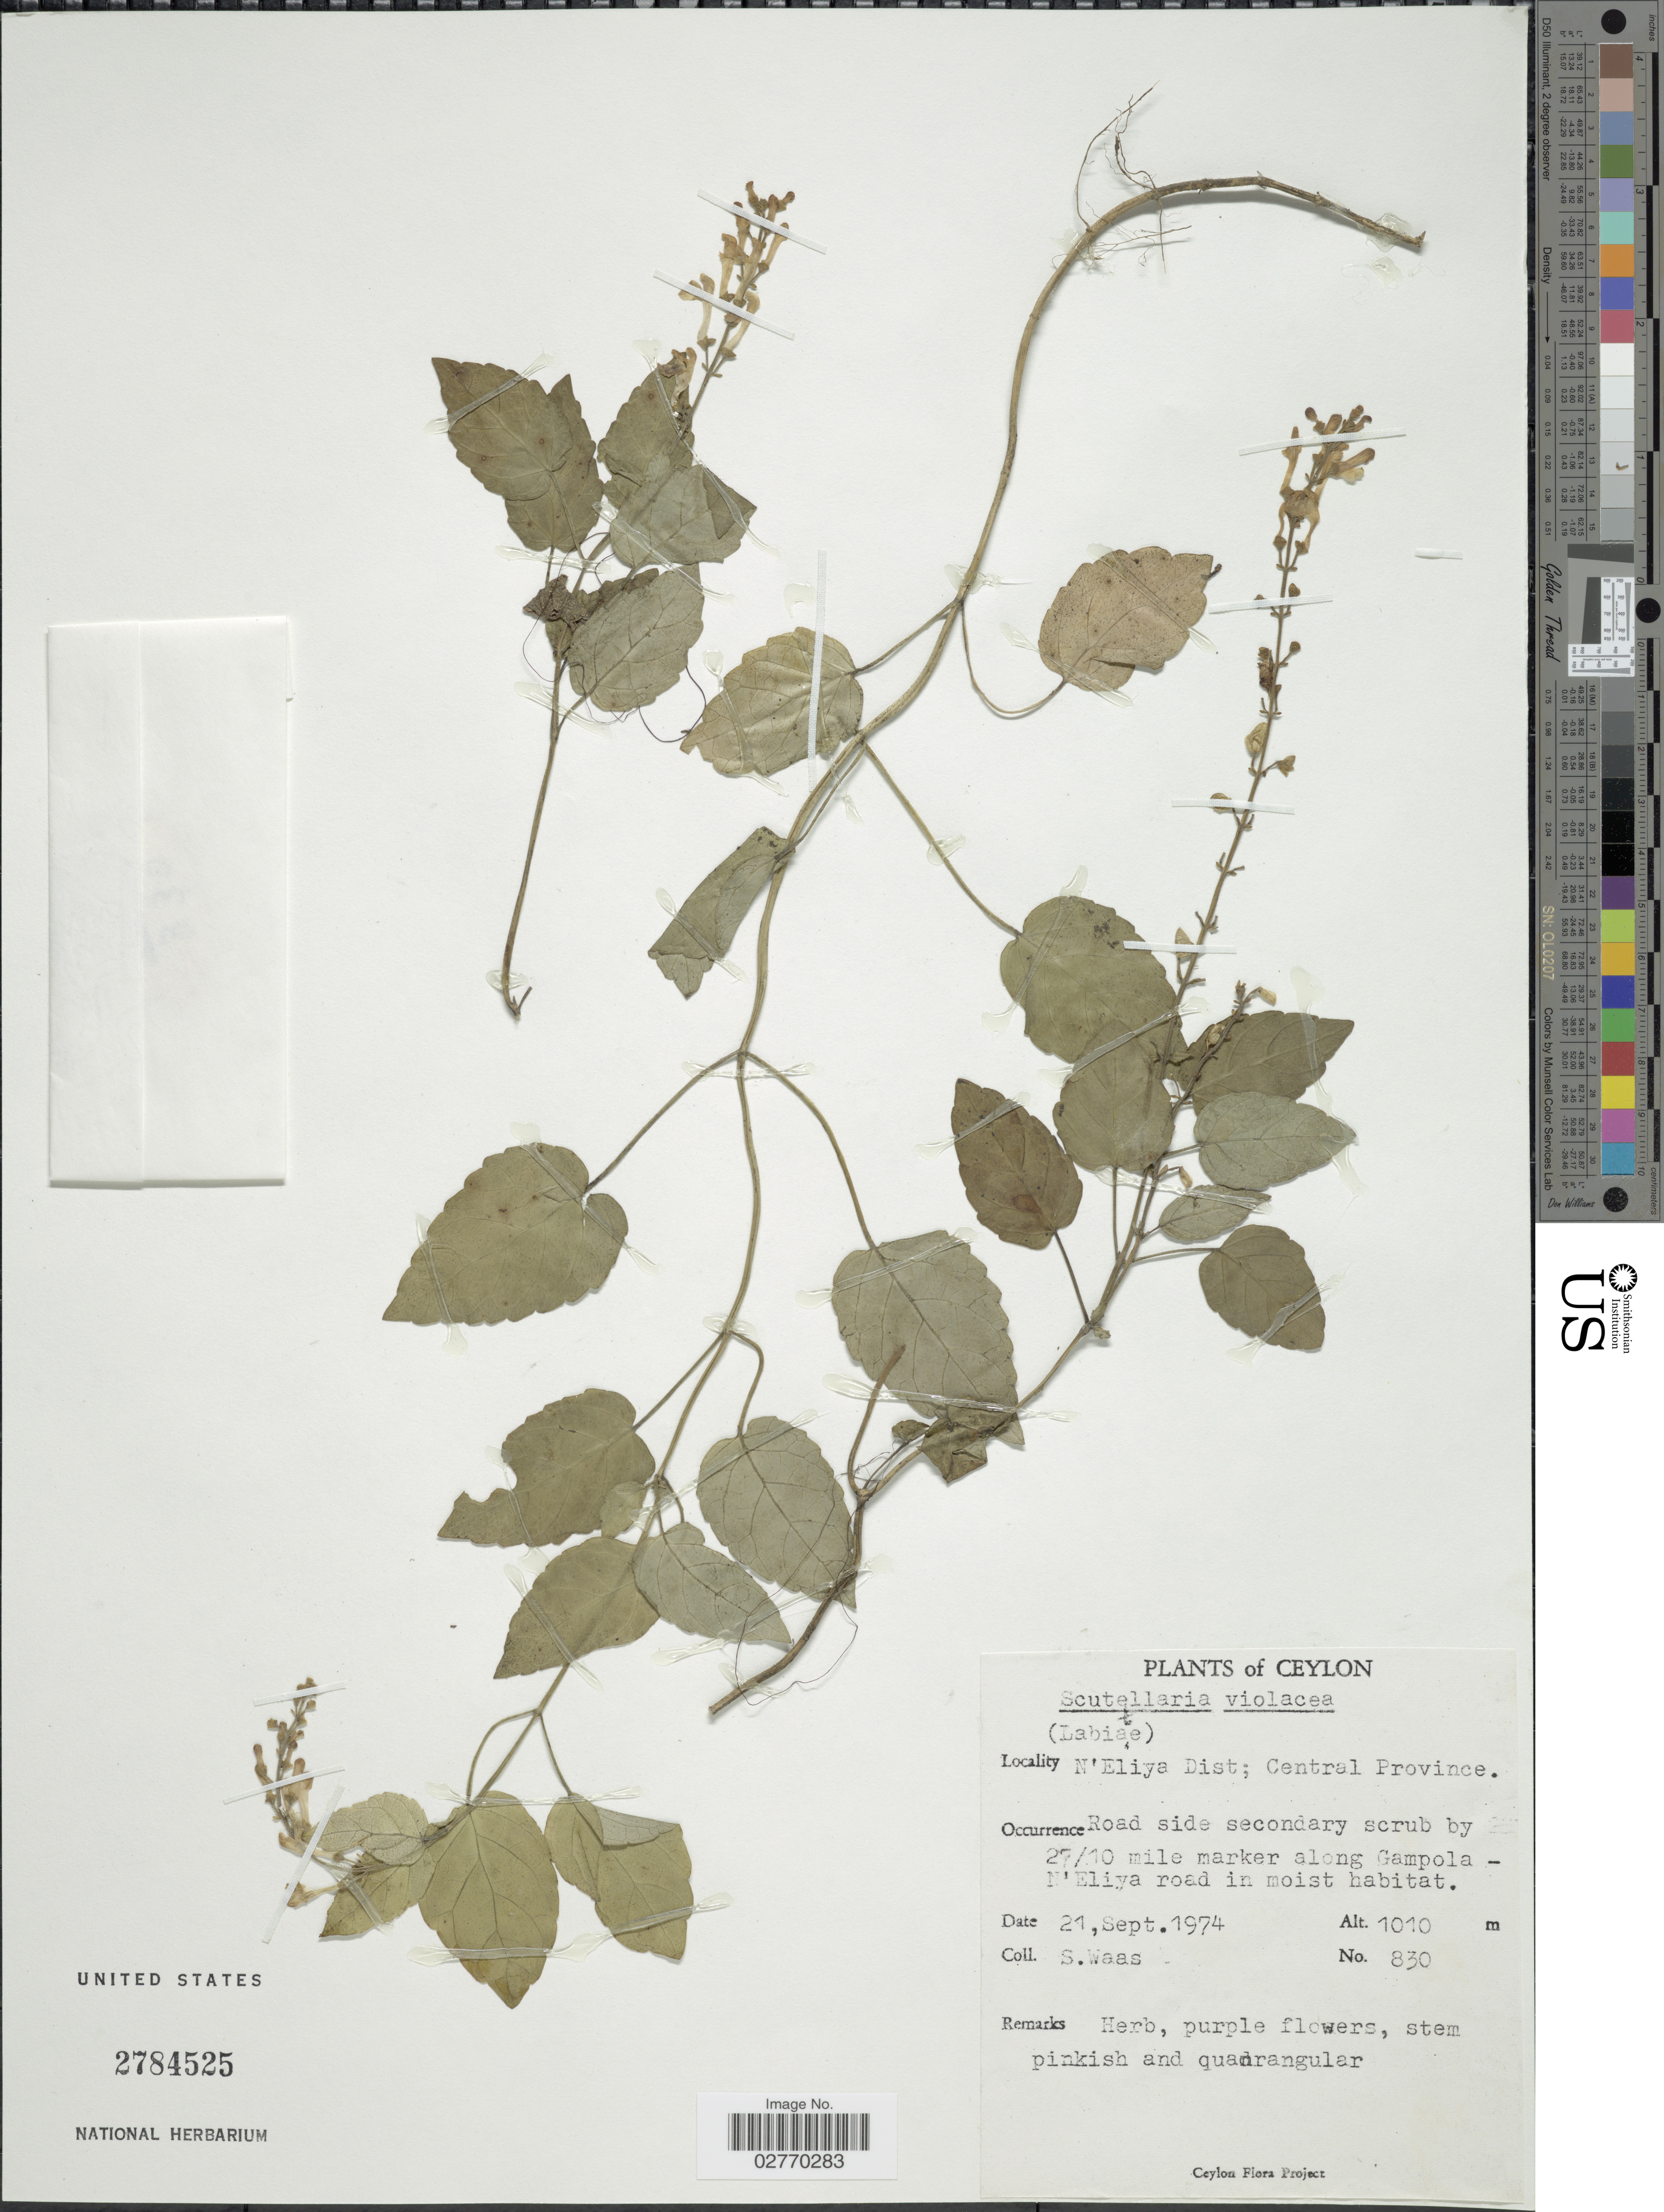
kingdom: Plantae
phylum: Tracheophyta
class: Magnoliopsida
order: Lamiales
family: Lamiaceae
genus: Scutellaria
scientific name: Scutellaria violacea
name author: B. Heyne ex Benth.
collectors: S. Waas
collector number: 830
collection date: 1974-09-21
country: Sri Lanka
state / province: Central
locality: Ceylon. N'Eliya Dist. Road side secondary scrub by 27/10 mile marker along Gampola-N'Eliya road in moist habitat.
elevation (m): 1010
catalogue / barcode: US 2784525